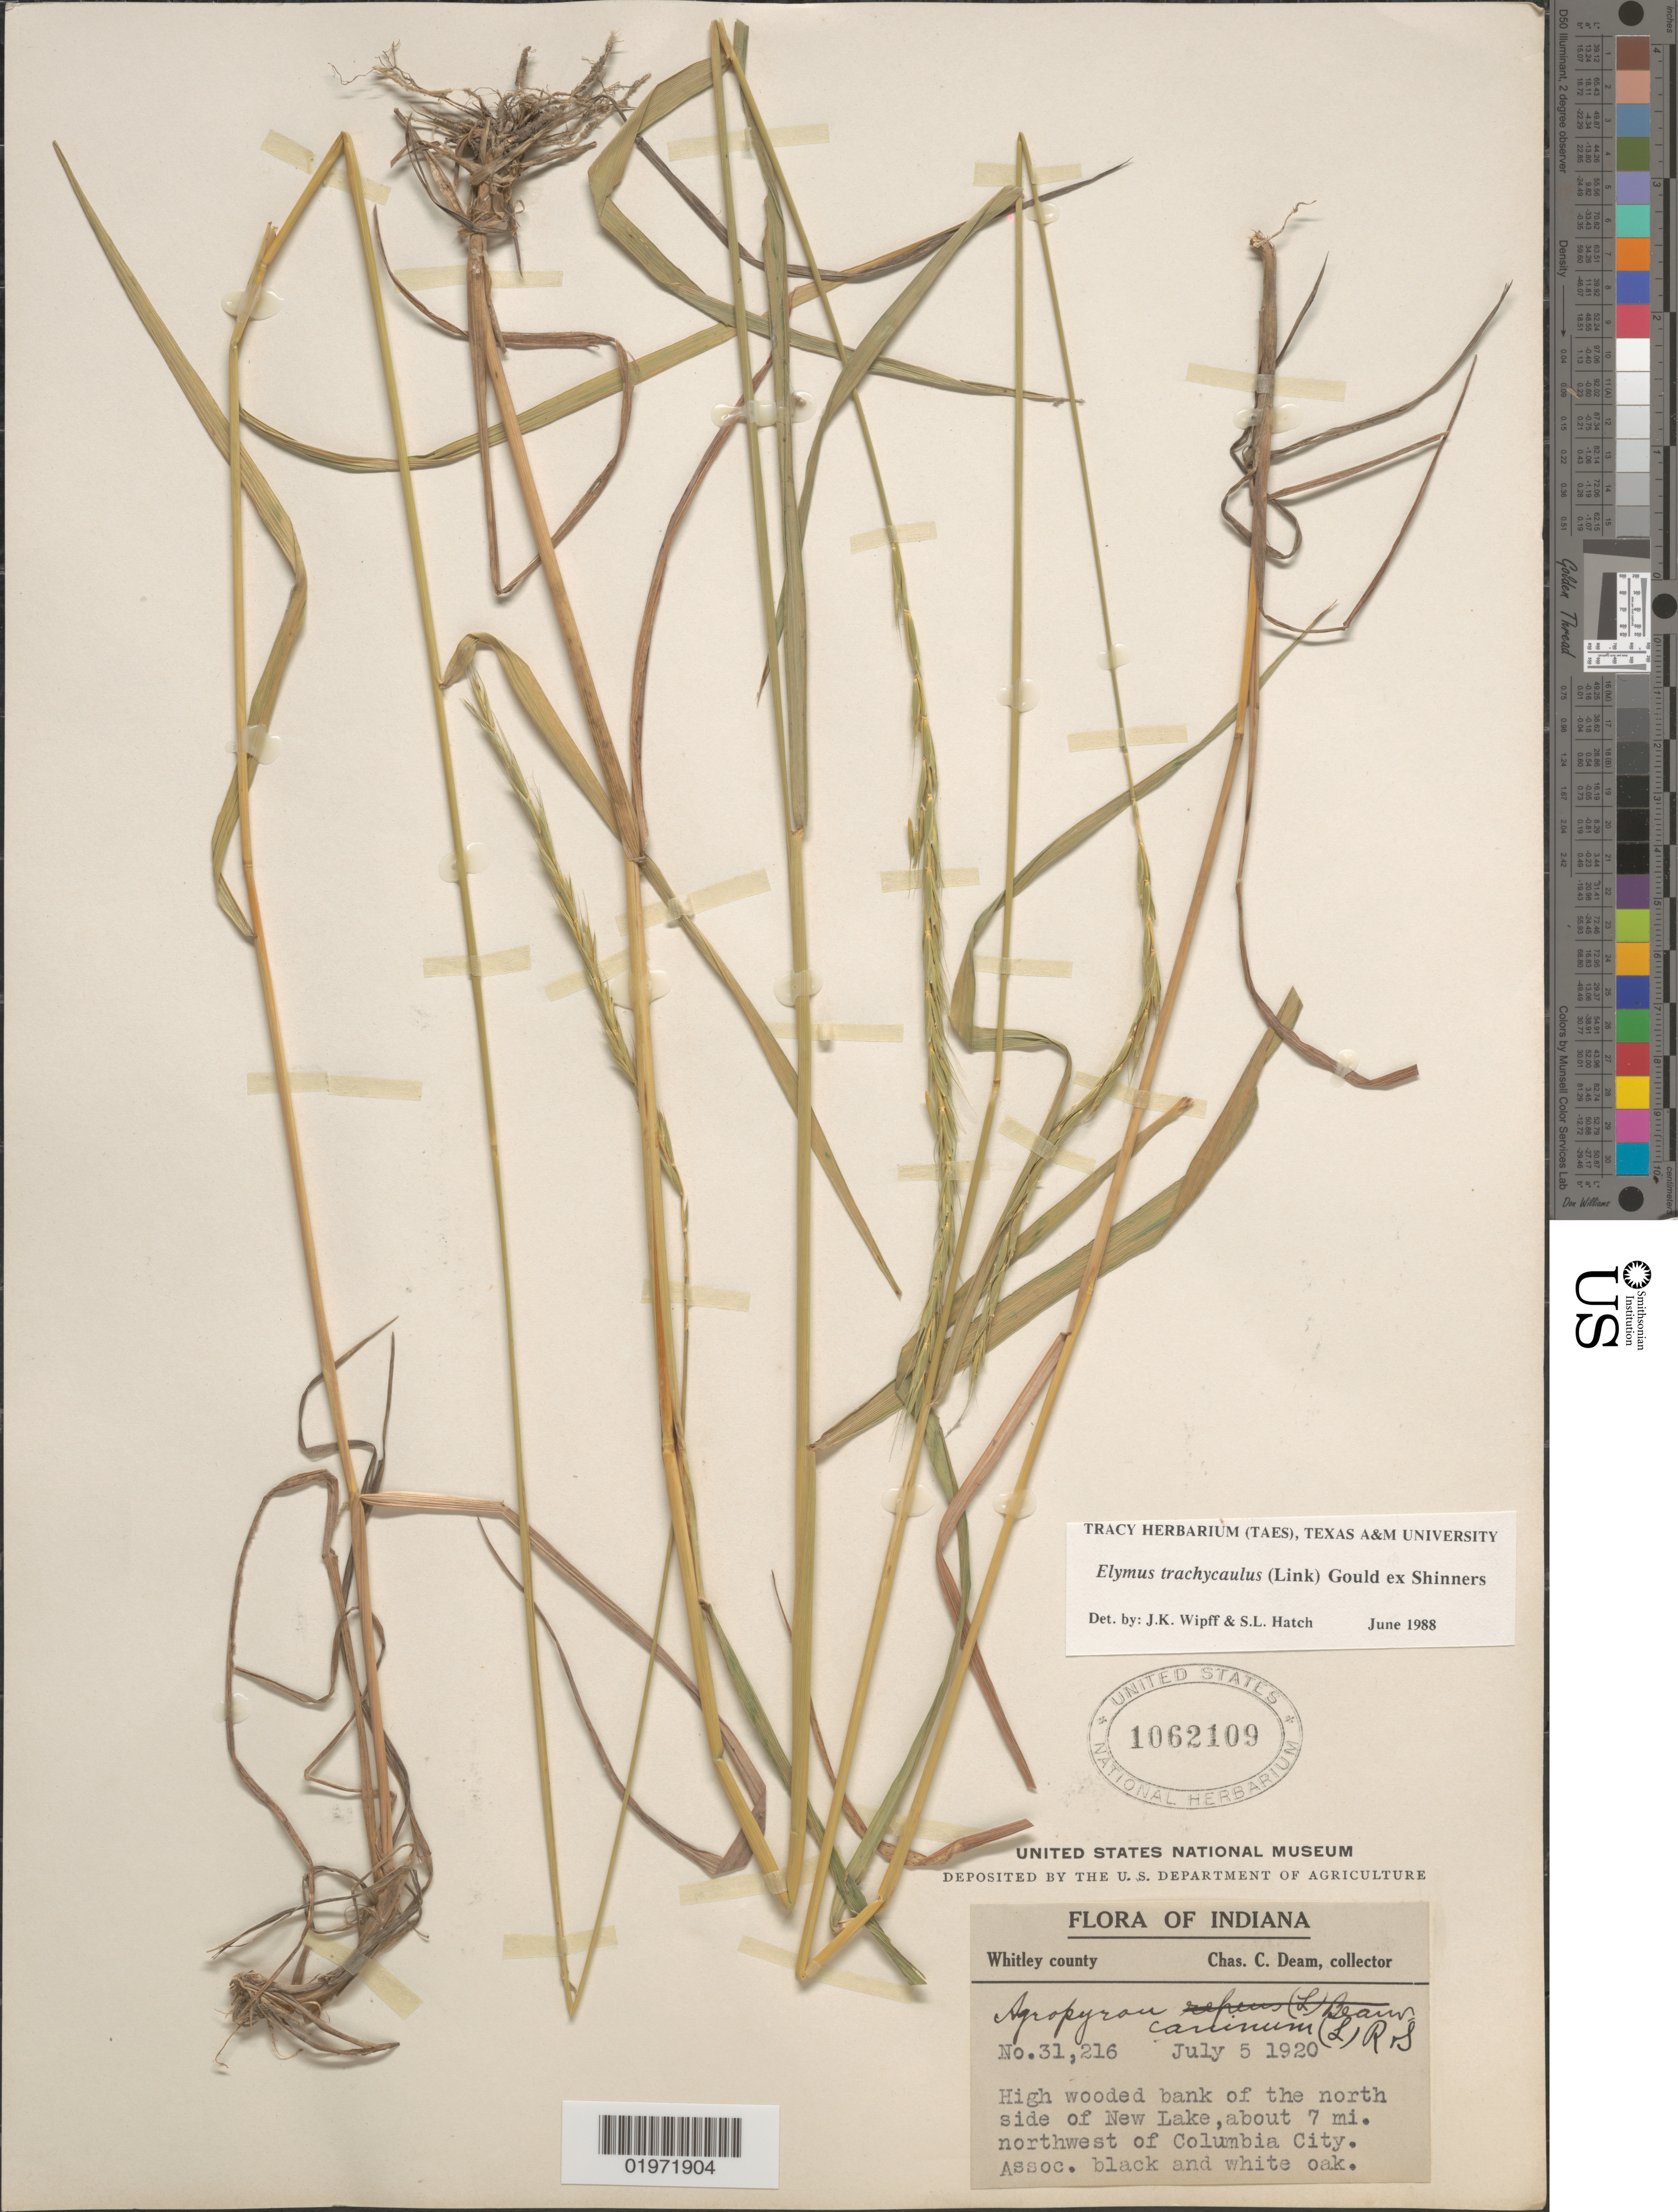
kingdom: Plantae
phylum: Tracheophyta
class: Liliopsida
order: Poales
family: Poaceae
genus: Elymus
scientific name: Elymus trachycaulus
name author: (Link) Gould ex Shinners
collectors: C. C. Deam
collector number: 31216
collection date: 1920-07-05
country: United States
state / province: Indiana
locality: Whitley county. High wooded bank of the north side of New Lake, about 7 mi. northwest of Columbia City.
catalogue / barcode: US 1062109